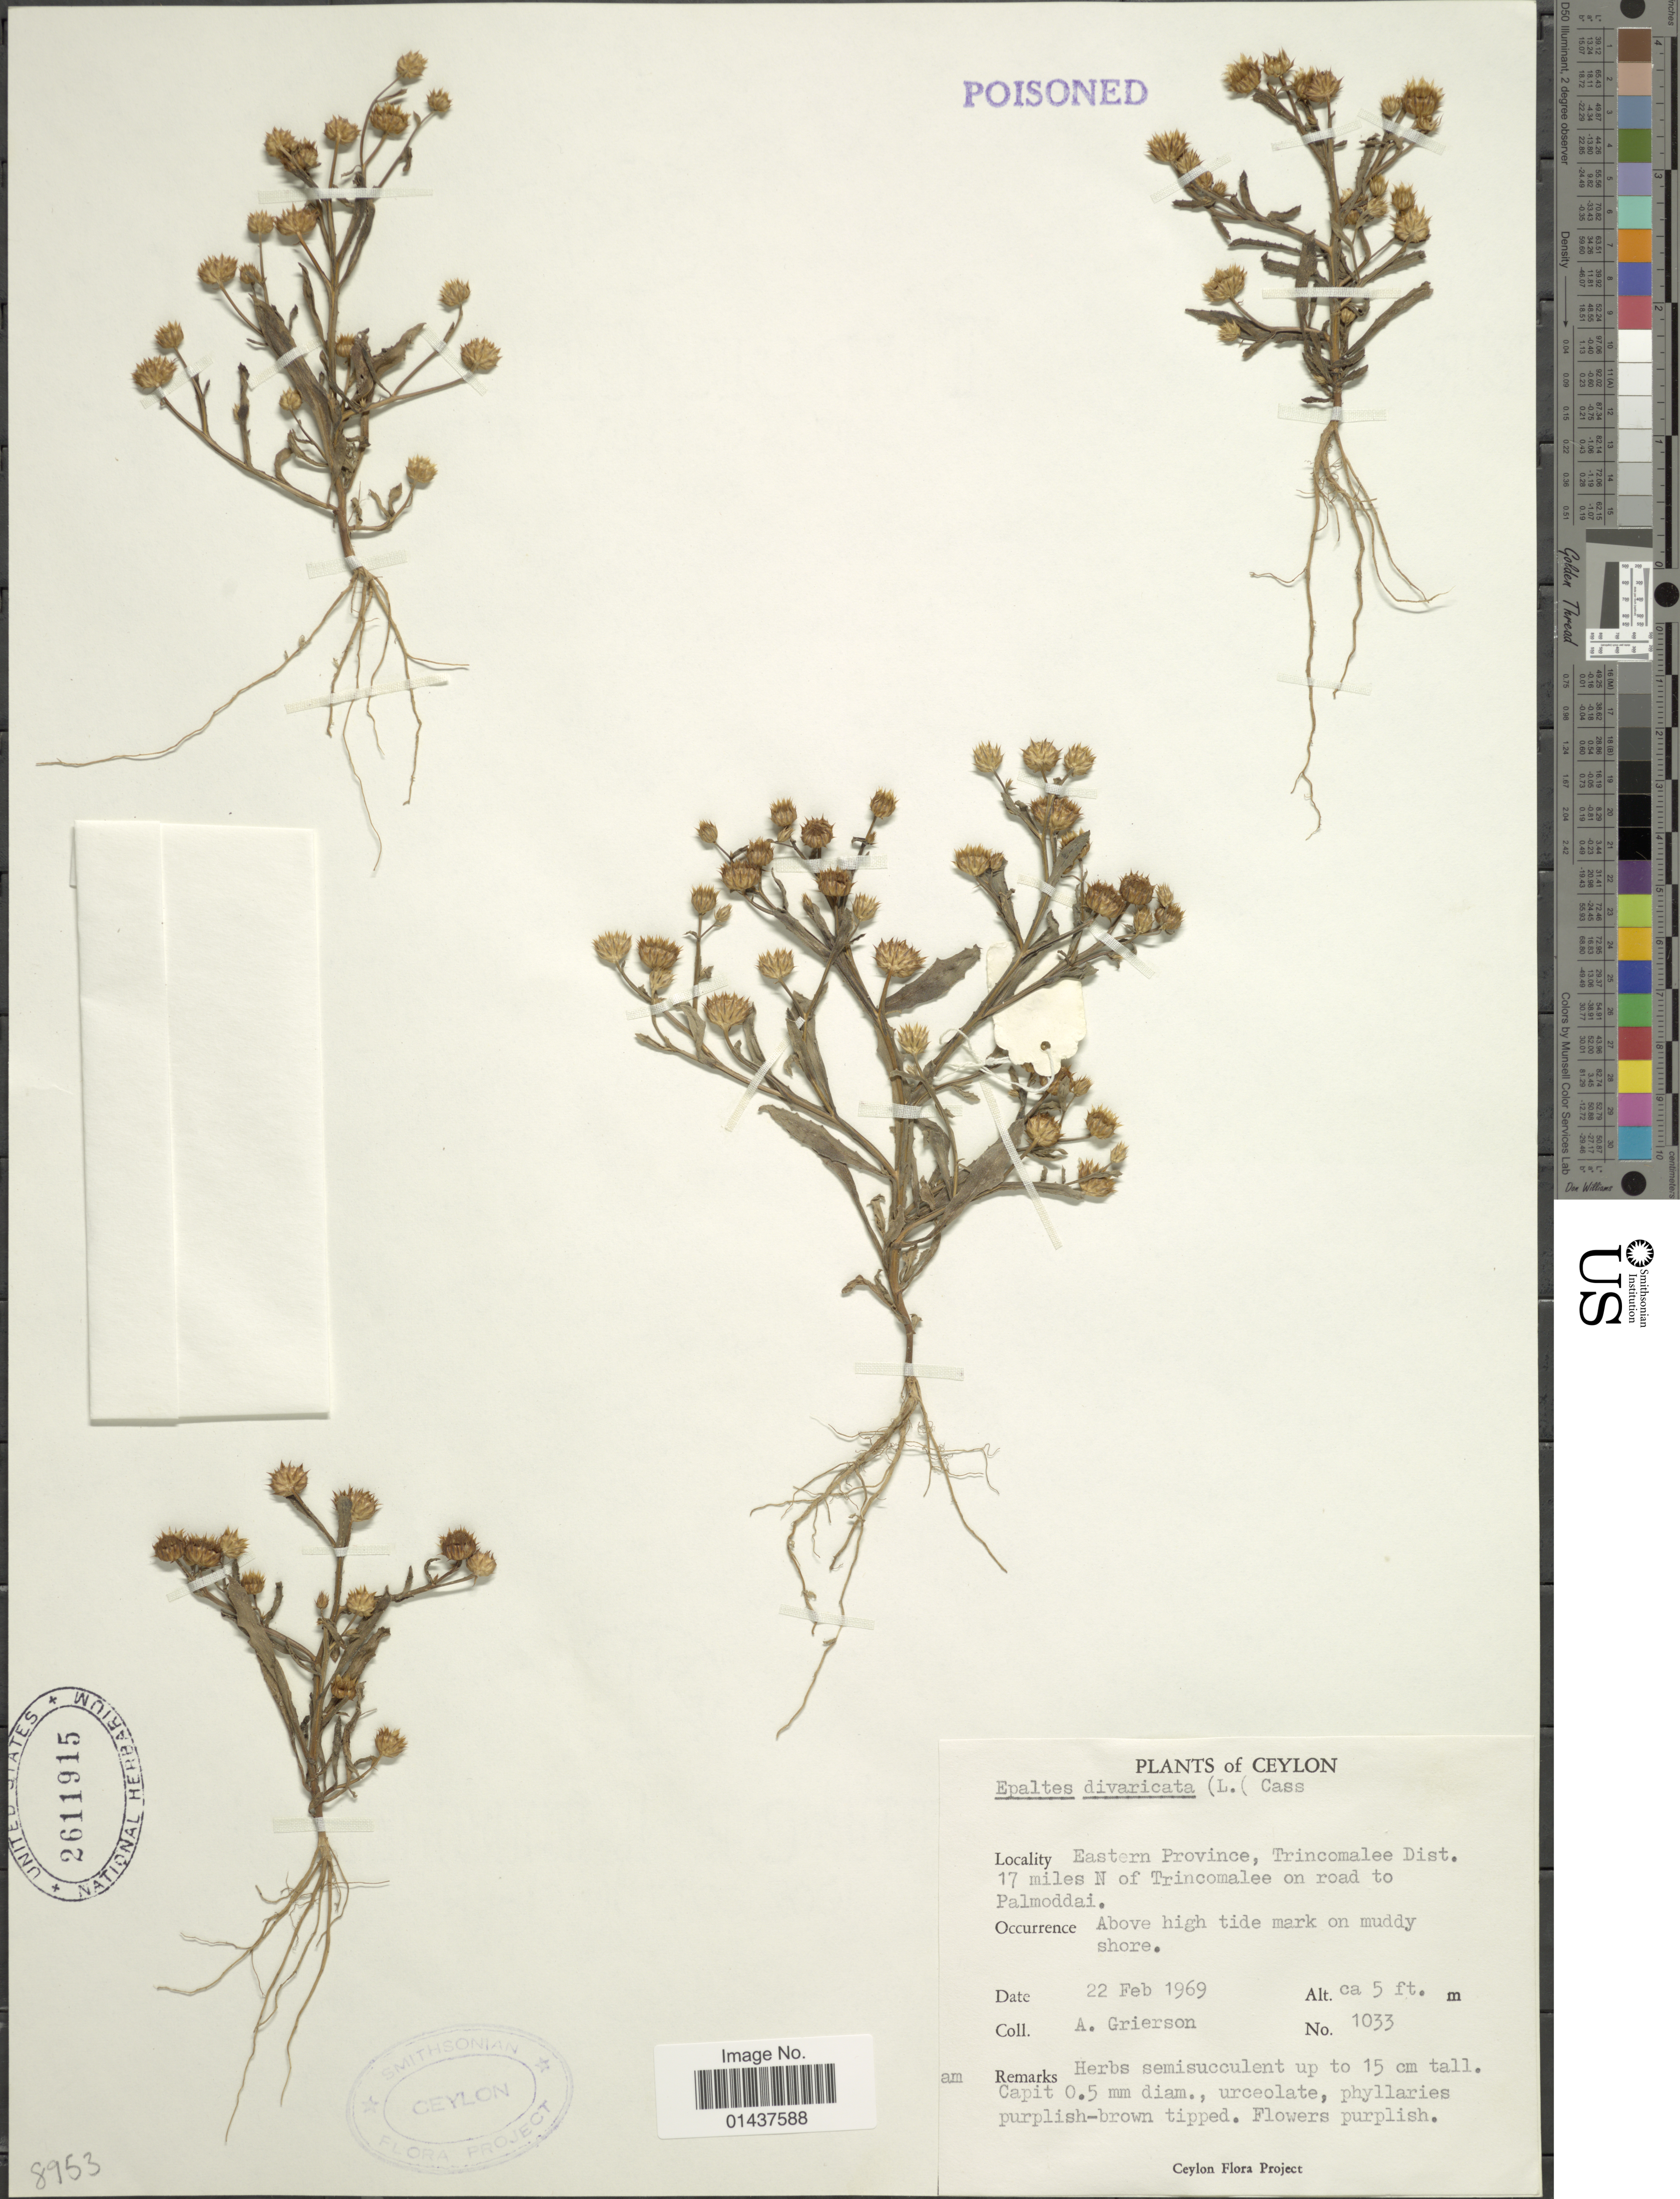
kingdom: Plantae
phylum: Tracheophyta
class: Magnoliopsida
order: Asterales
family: Asteraceae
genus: Epaltes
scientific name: Epaltes divaricata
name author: (L.) Cass.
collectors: A. Grierson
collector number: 1033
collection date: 1969-02-22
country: Sri Lanka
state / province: Eastern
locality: Ceylon, Trincomalee Dist. 17 miles N of Trincomalee on road to Palmoddai, Above high tidemark on muddy shore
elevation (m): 2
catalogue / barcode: US 2611915